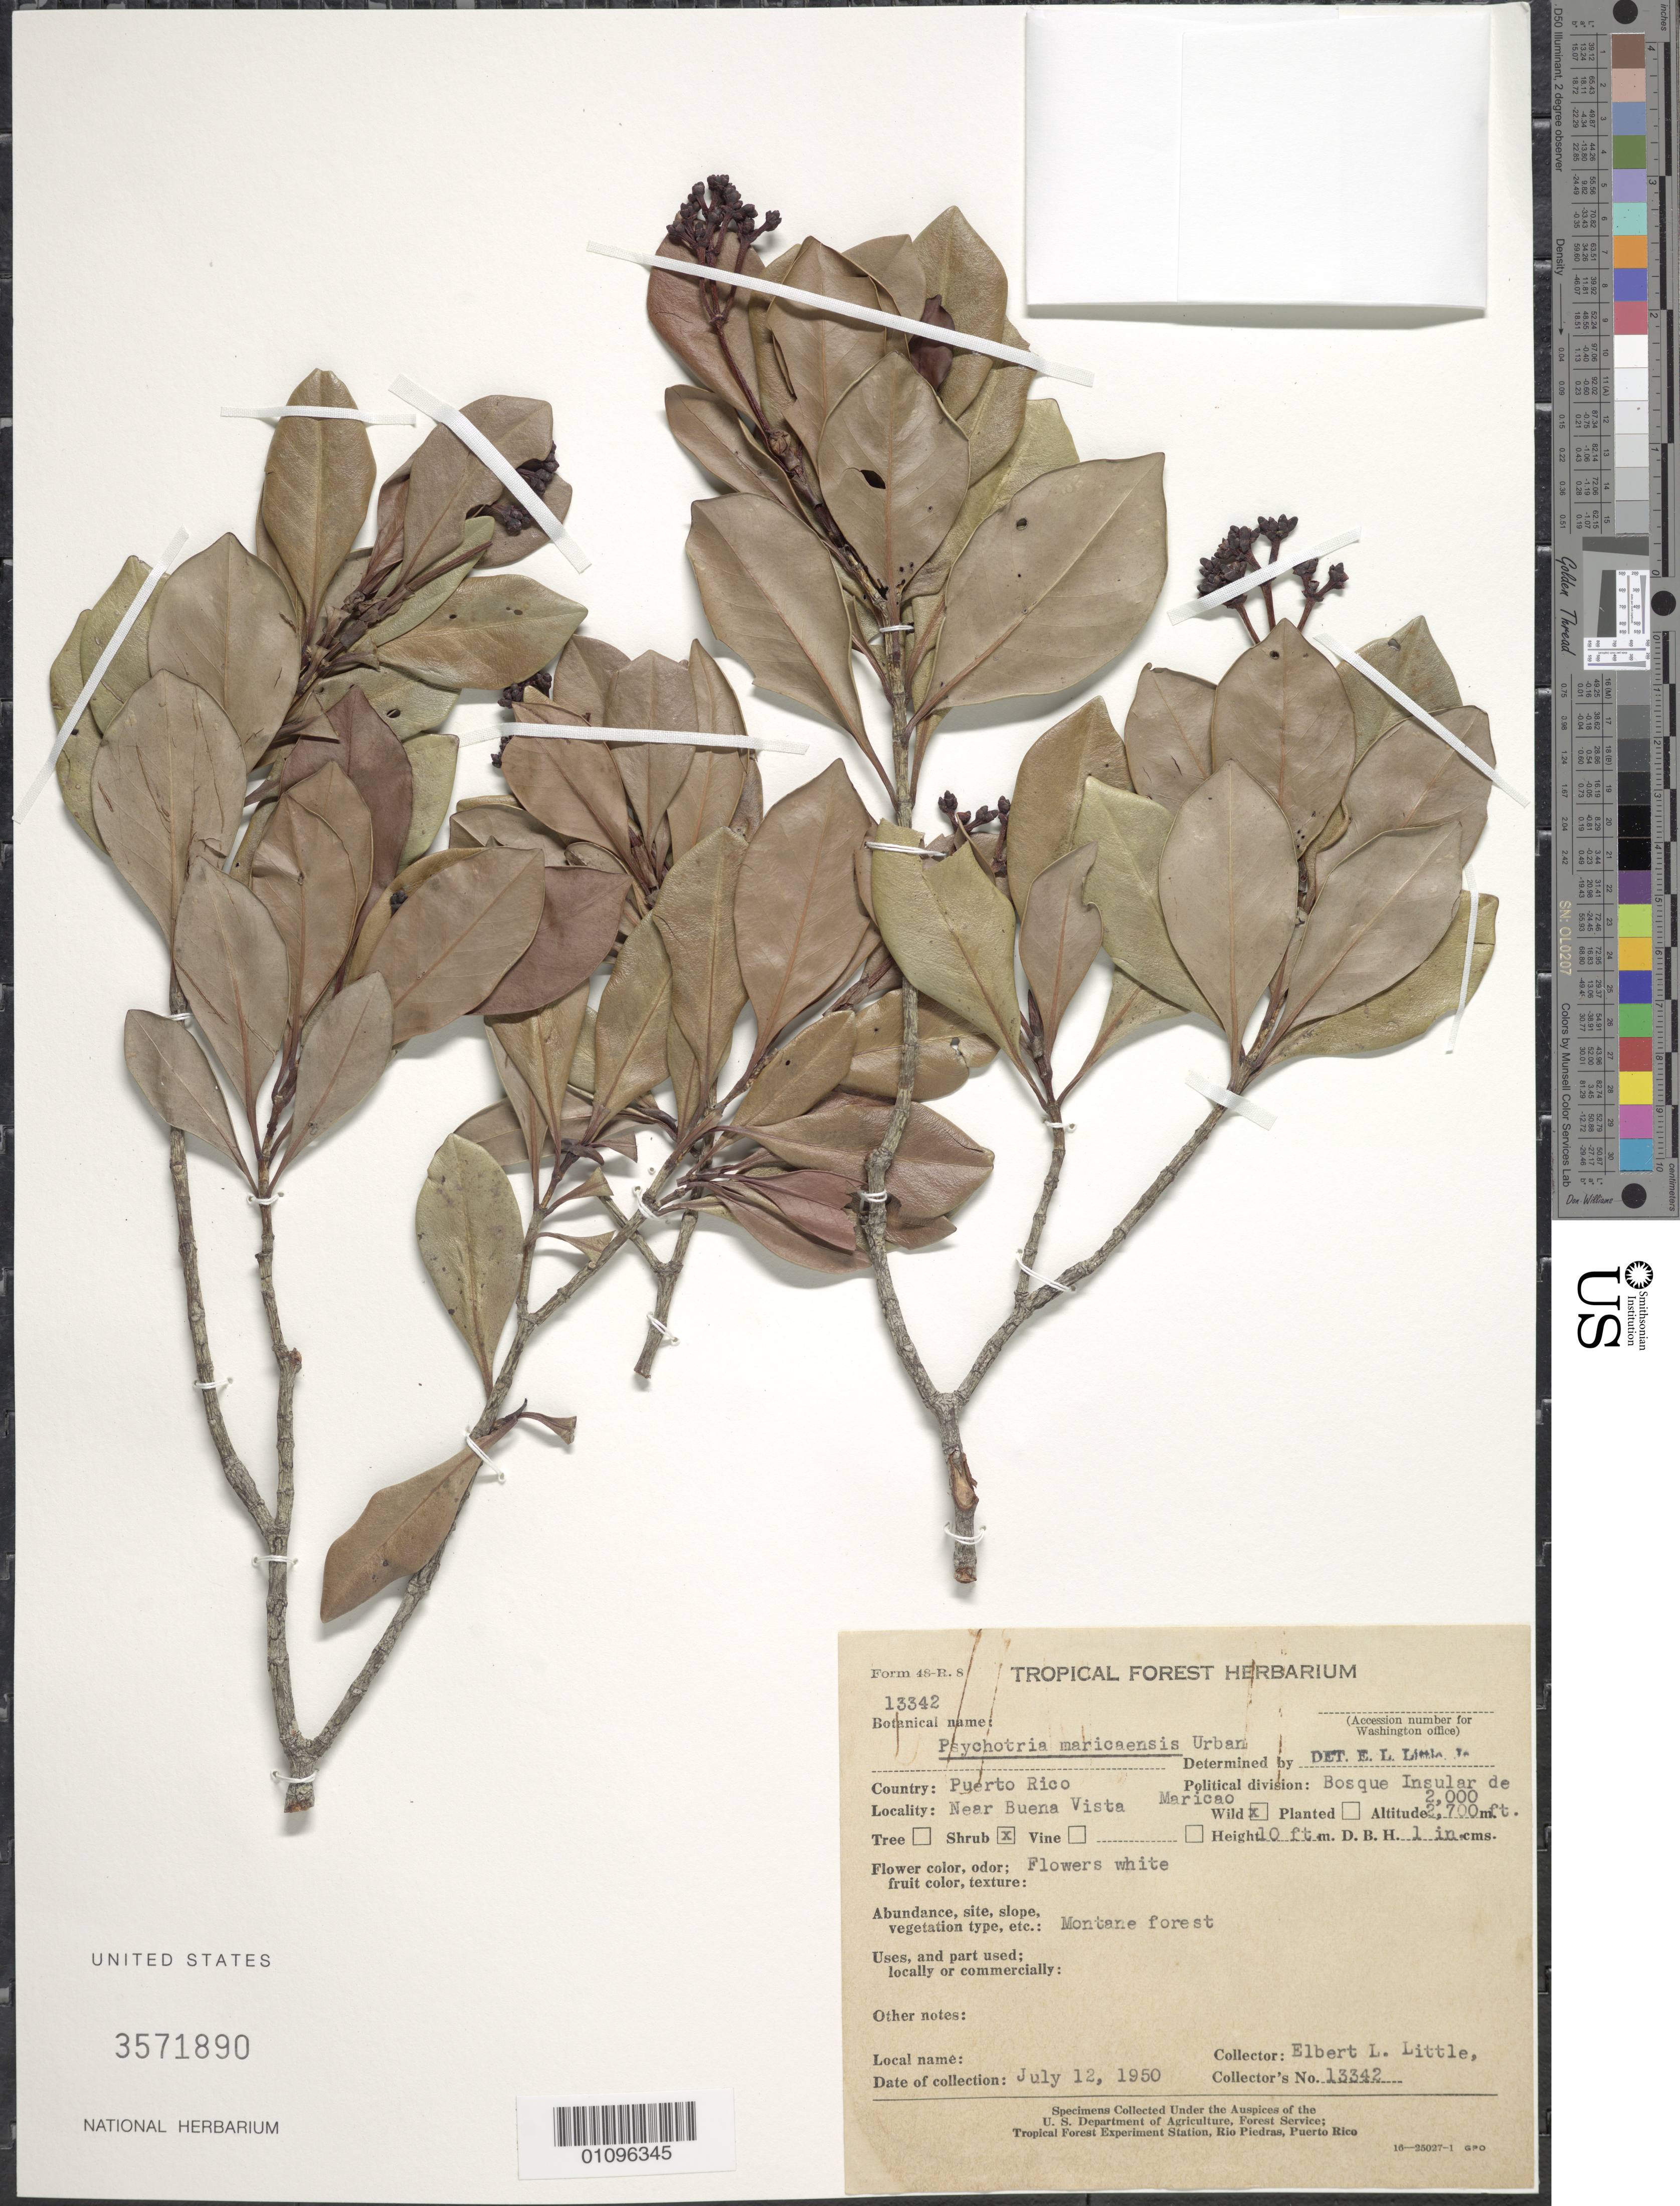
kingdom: Plantae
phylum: Tracheophyta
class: Magnoliopsida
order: Gentianales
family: Rubiaceae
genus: Psychotria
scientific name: Psychotria maricaensis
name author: Urb.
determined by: Little, Elbert L., Jr., (FSSR), United States Department of Agriculture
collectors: E. L. Little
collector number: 13342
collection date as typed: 12 Jul 1950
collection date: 1950-07-12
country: Puerto Rico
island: Puerto Rico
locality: Bosque Insular de Maricao, near Buena Vista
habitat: Montane forest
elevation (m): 610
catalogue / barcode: US 3571890